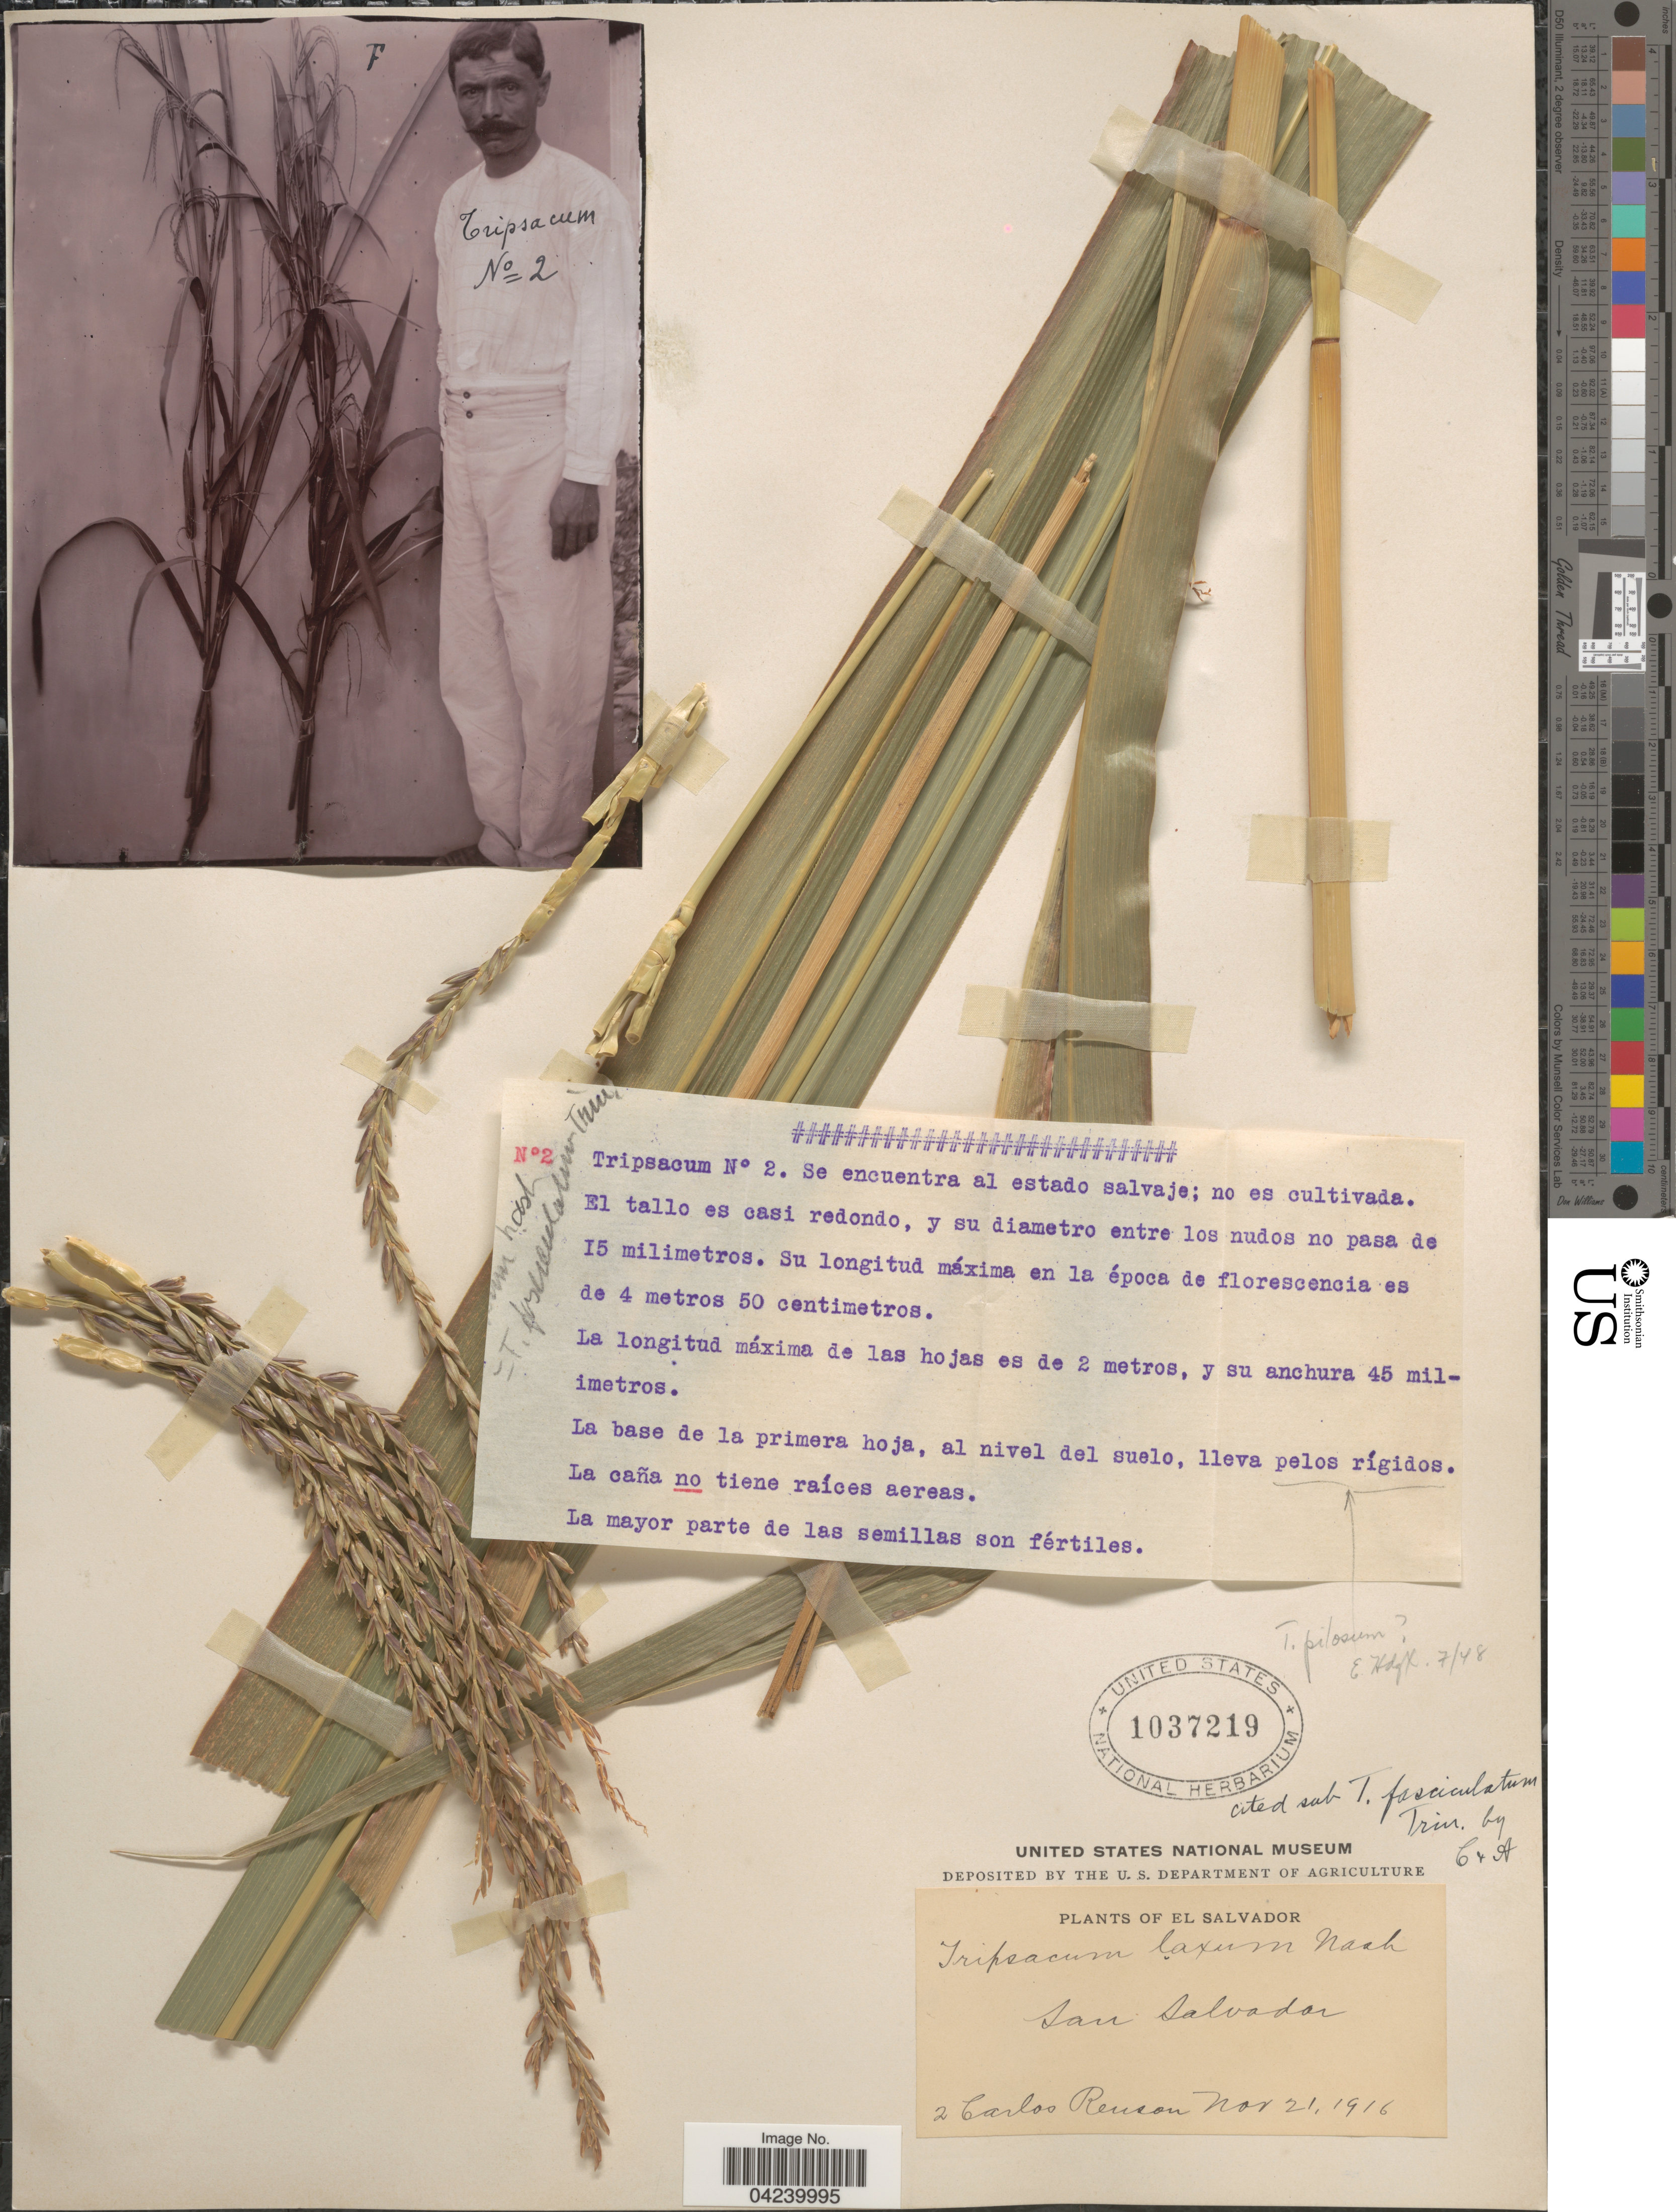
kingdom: Plantae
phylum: Tracheophyta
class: Liliopsida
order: Poales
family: Poaceae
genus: Tripsacum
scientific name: Tripsacum laxum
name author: Nash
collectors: C. Renson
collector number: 2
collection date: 1916-11-21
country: El Salvador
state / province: San Salvador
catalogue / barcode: US 1037219